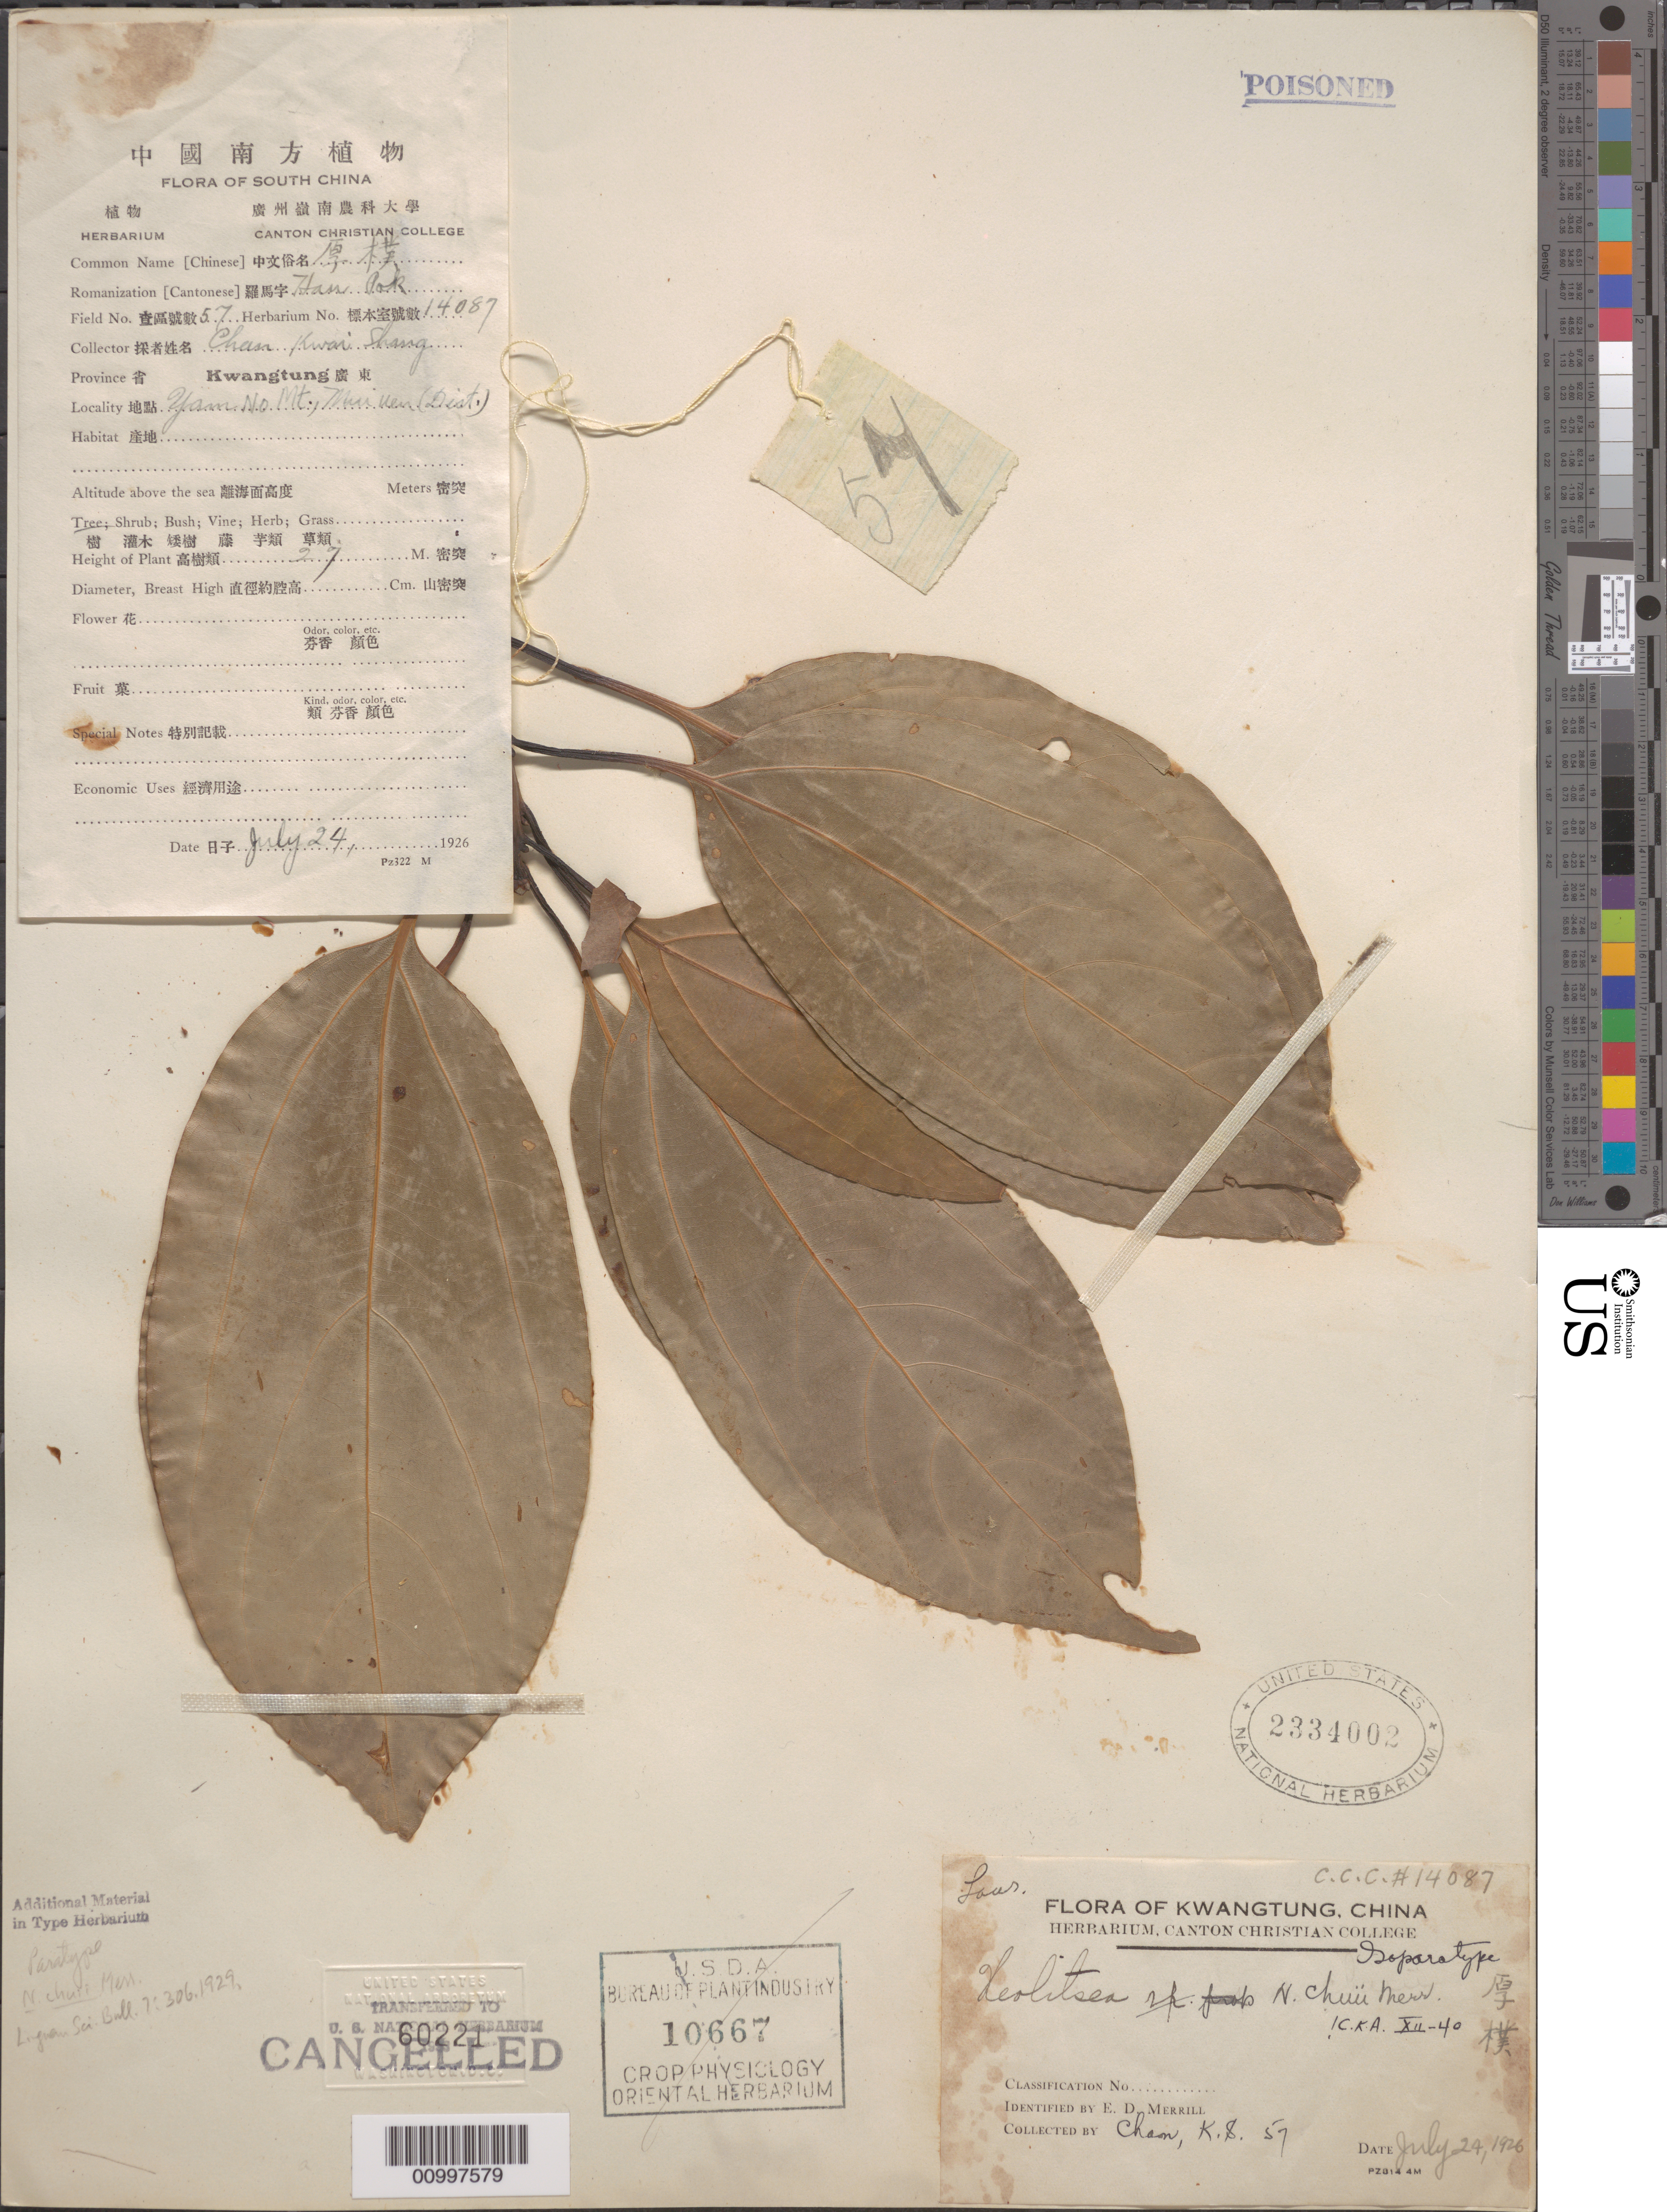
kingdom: Plantae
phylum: Tracheophyta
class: Magnoliopsida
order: Laurales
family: Lauraceae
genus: Neolitsea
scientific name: Neolitsea chui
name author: Merr.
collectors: K. Chan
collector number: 57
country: China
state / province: Guangdong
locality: Yam No Mt., Mui wen.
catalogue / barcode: US 2334002